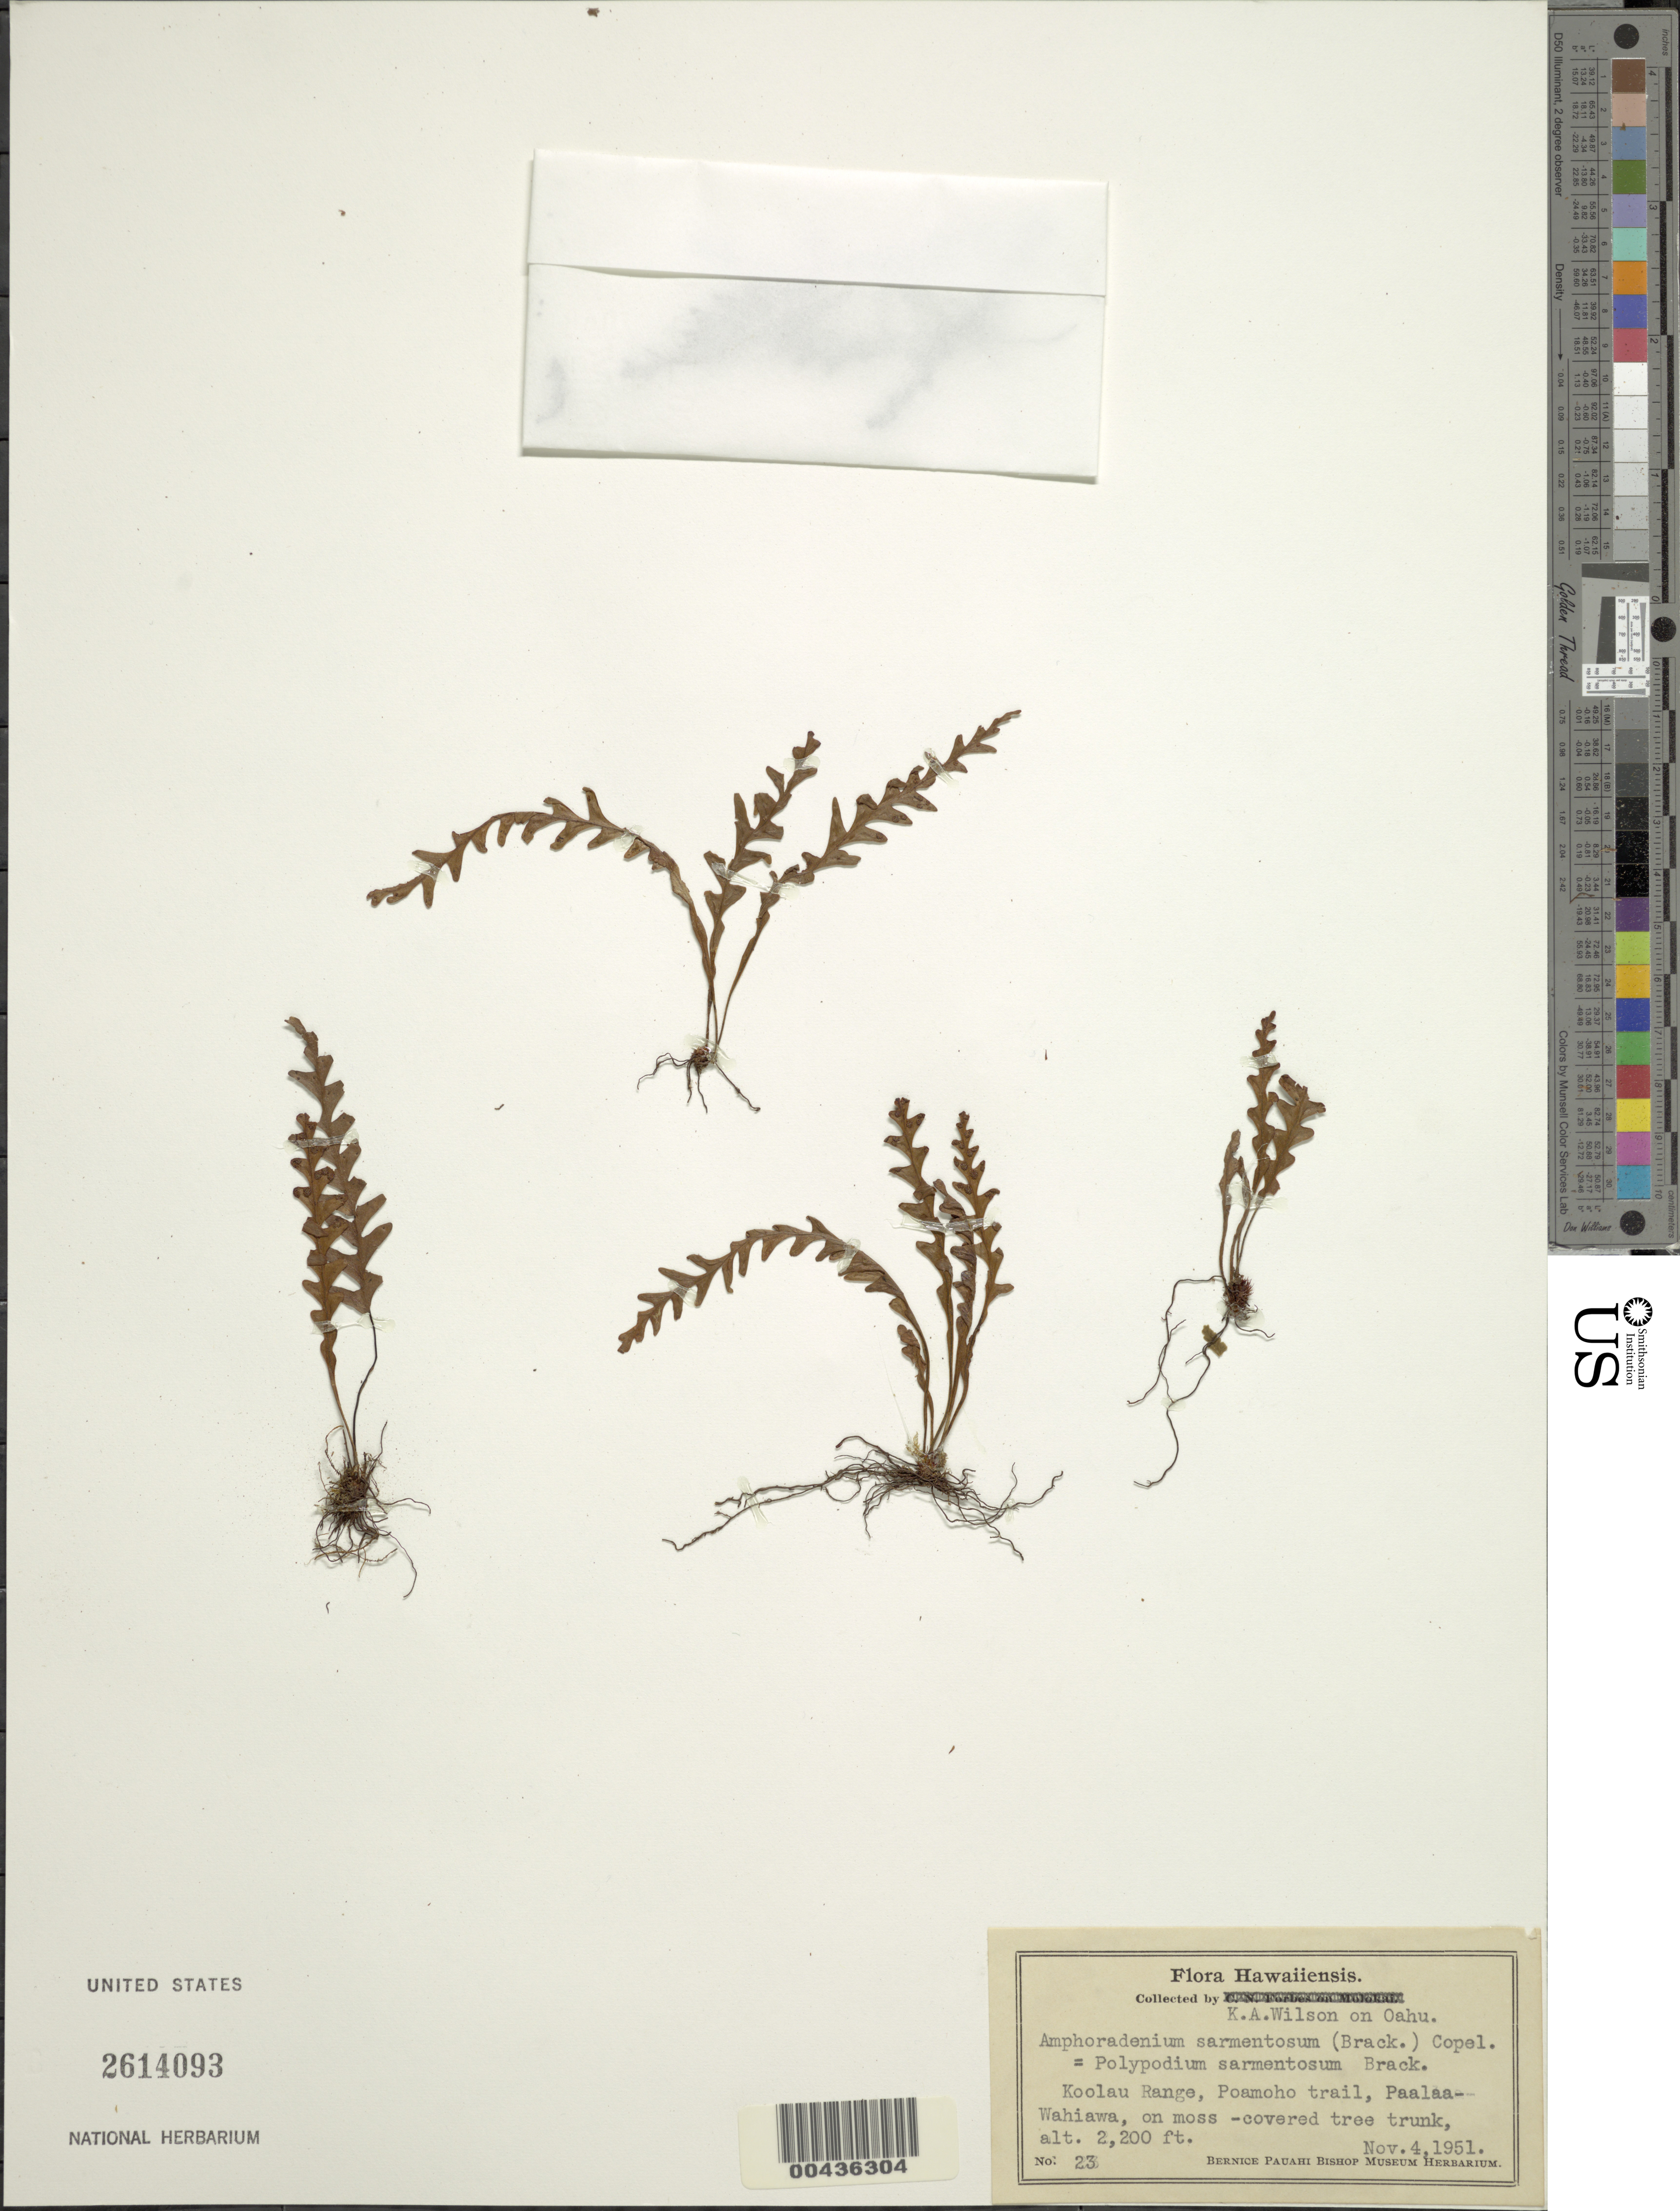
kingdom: Plantae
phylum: Tracheophyta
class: Polypodiopsida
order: Polypodiales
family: Polypodiaceae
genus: Adenophorus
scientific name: Adenophorus pinnatifidus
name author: Gaudich.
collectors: K. A. Wilson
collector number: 23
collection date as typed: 4 Nov 1951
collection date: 1951-11-04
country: United States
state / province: Hawaii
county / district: Honolulu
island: Oahu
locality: Koolau Range, Poamoho trail, Paalaa-Wahiawa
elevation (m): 671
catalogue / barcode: US 2614093